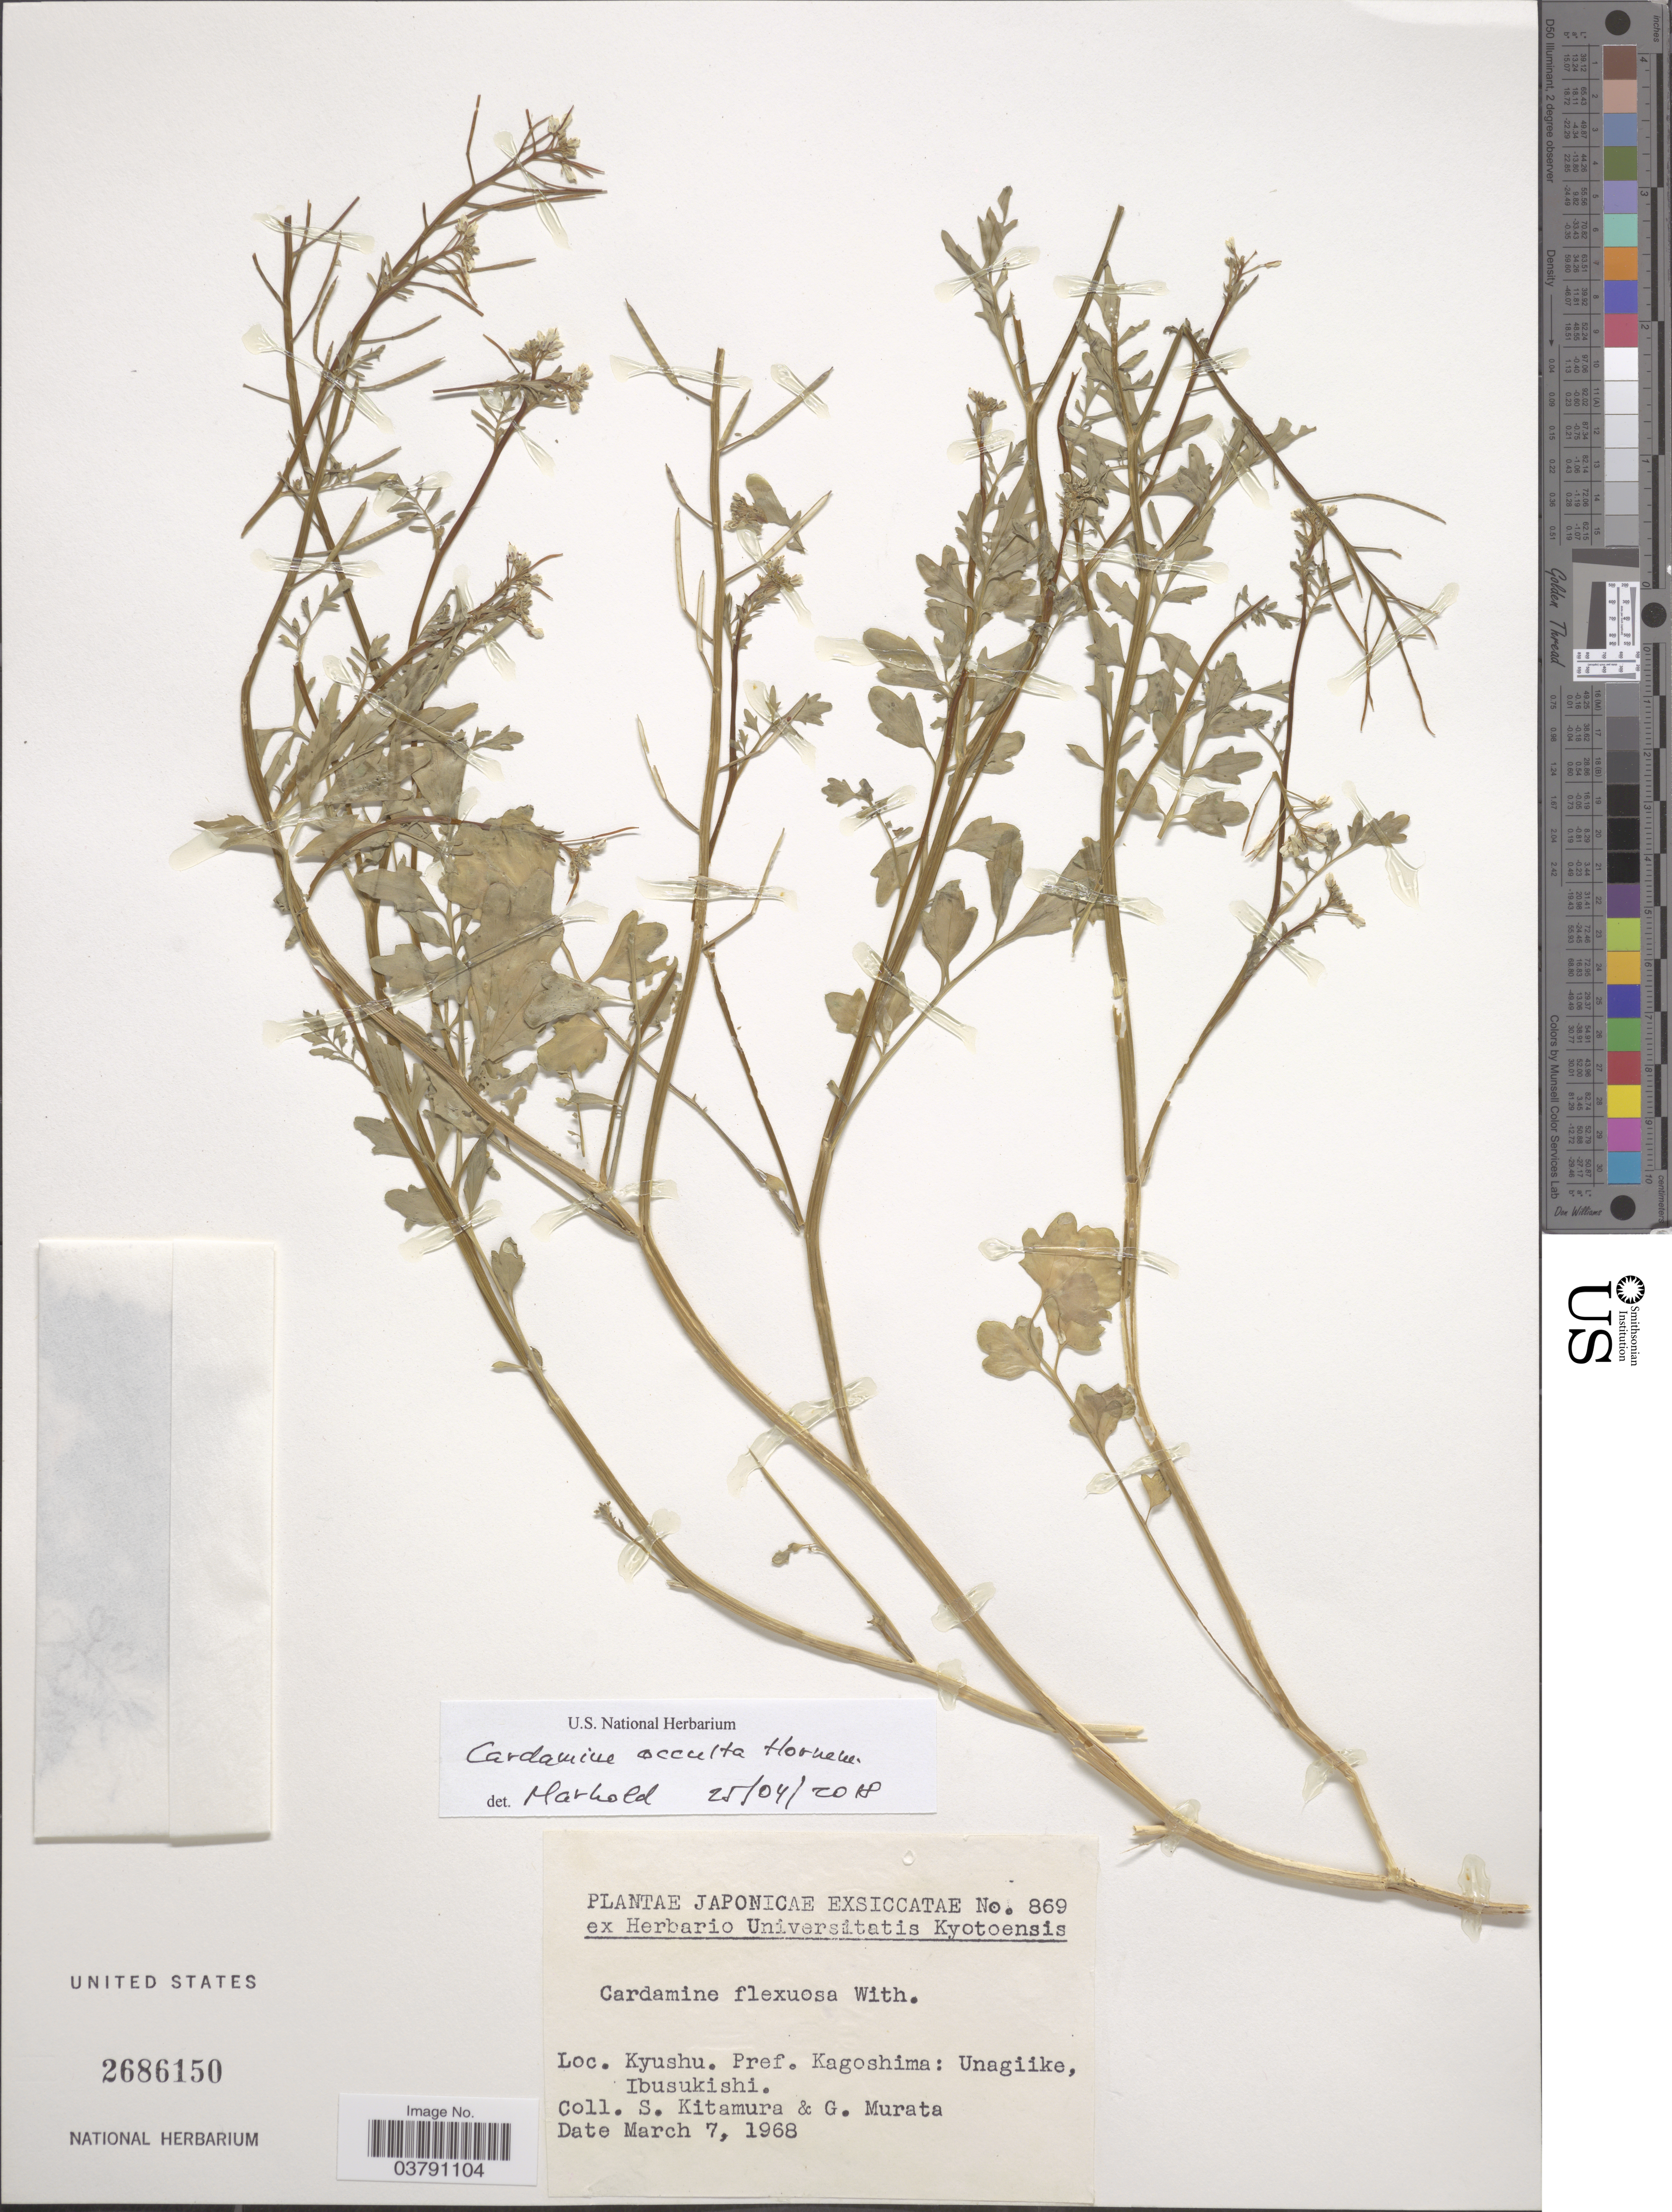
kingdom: Plantae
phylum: Tracheophyta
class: Magnoliopsida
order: Brassicales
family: Brassicaceae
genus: Cardamine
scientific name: Cardamine occulta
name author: Hornem.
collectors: S. Kitamura & G. Murata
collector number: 869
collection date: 1968-03-07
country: Japan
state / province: Kagosima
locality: Kyushu. Pref. Kagoshima: Unagiike, Ibusukishi.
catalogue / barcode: US 2686150